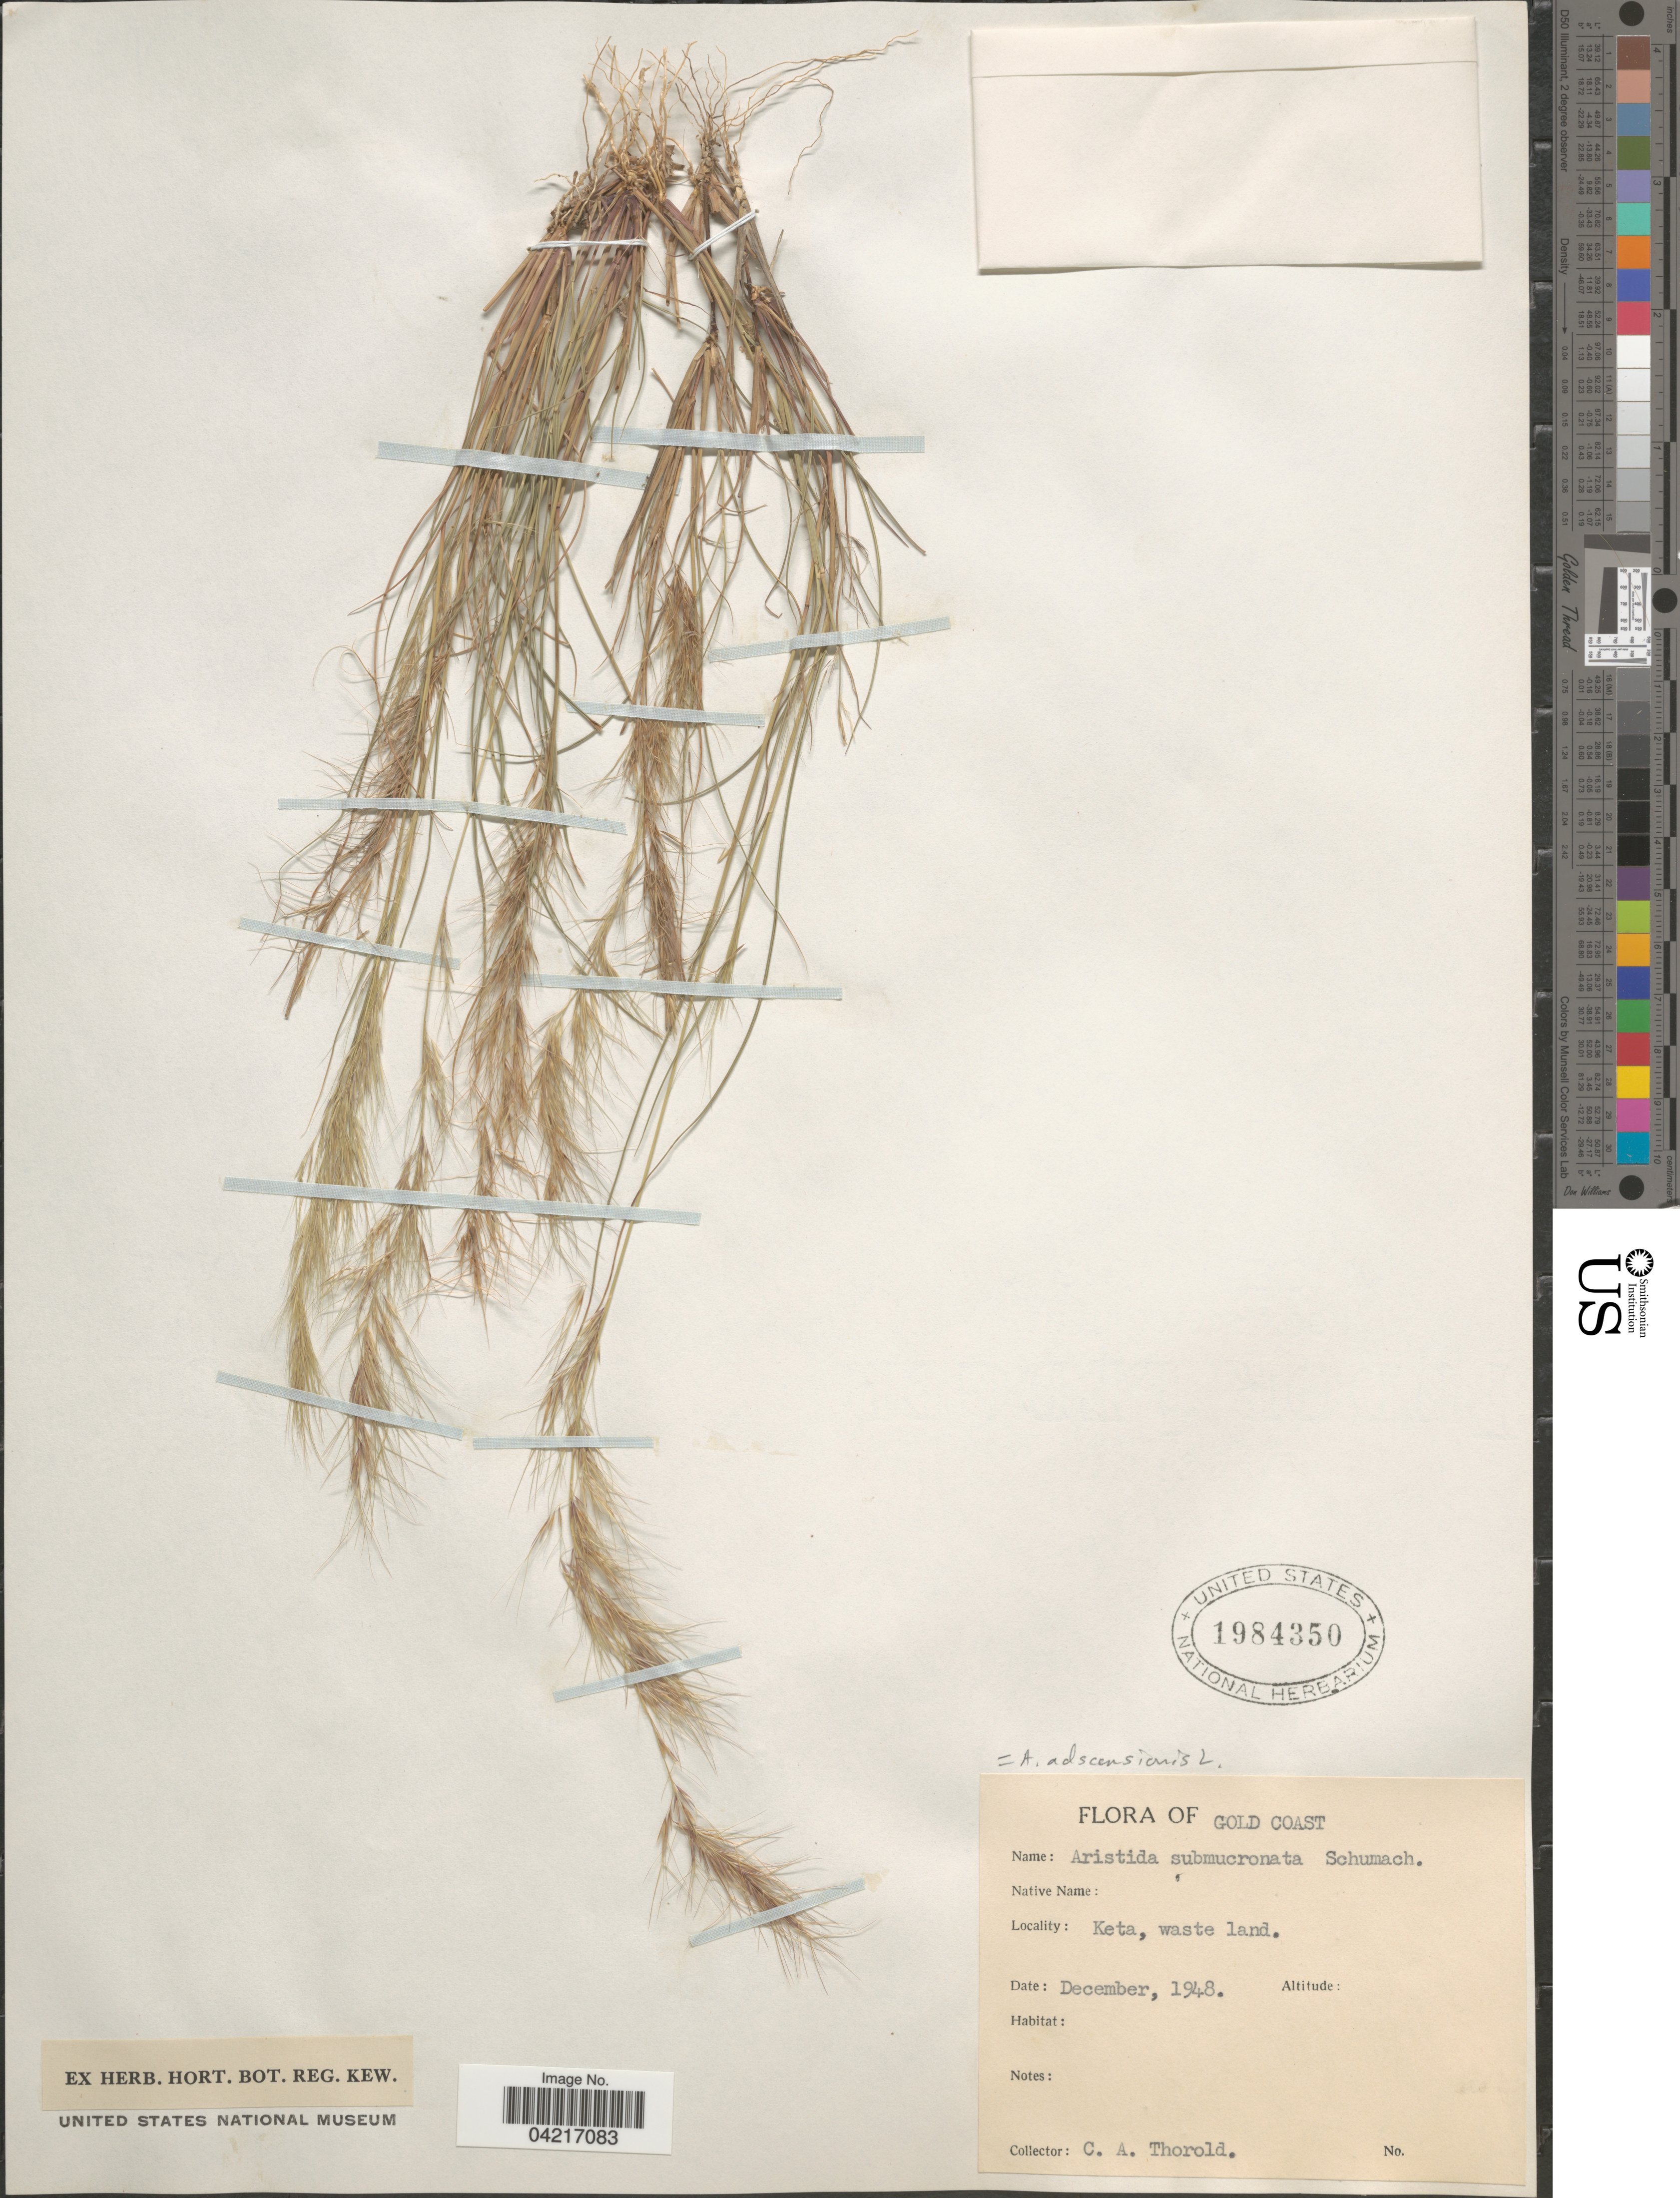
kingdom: Plantae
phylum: Tracheophyta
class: Liliopsida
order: Poales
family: Poaceae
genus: Aristida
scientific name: Aristida adscensionis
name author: L.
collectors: C. Thorold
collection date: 1948-12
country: Ghana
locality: Gold Coast. Keta, waste land.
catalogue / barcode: US 1984350